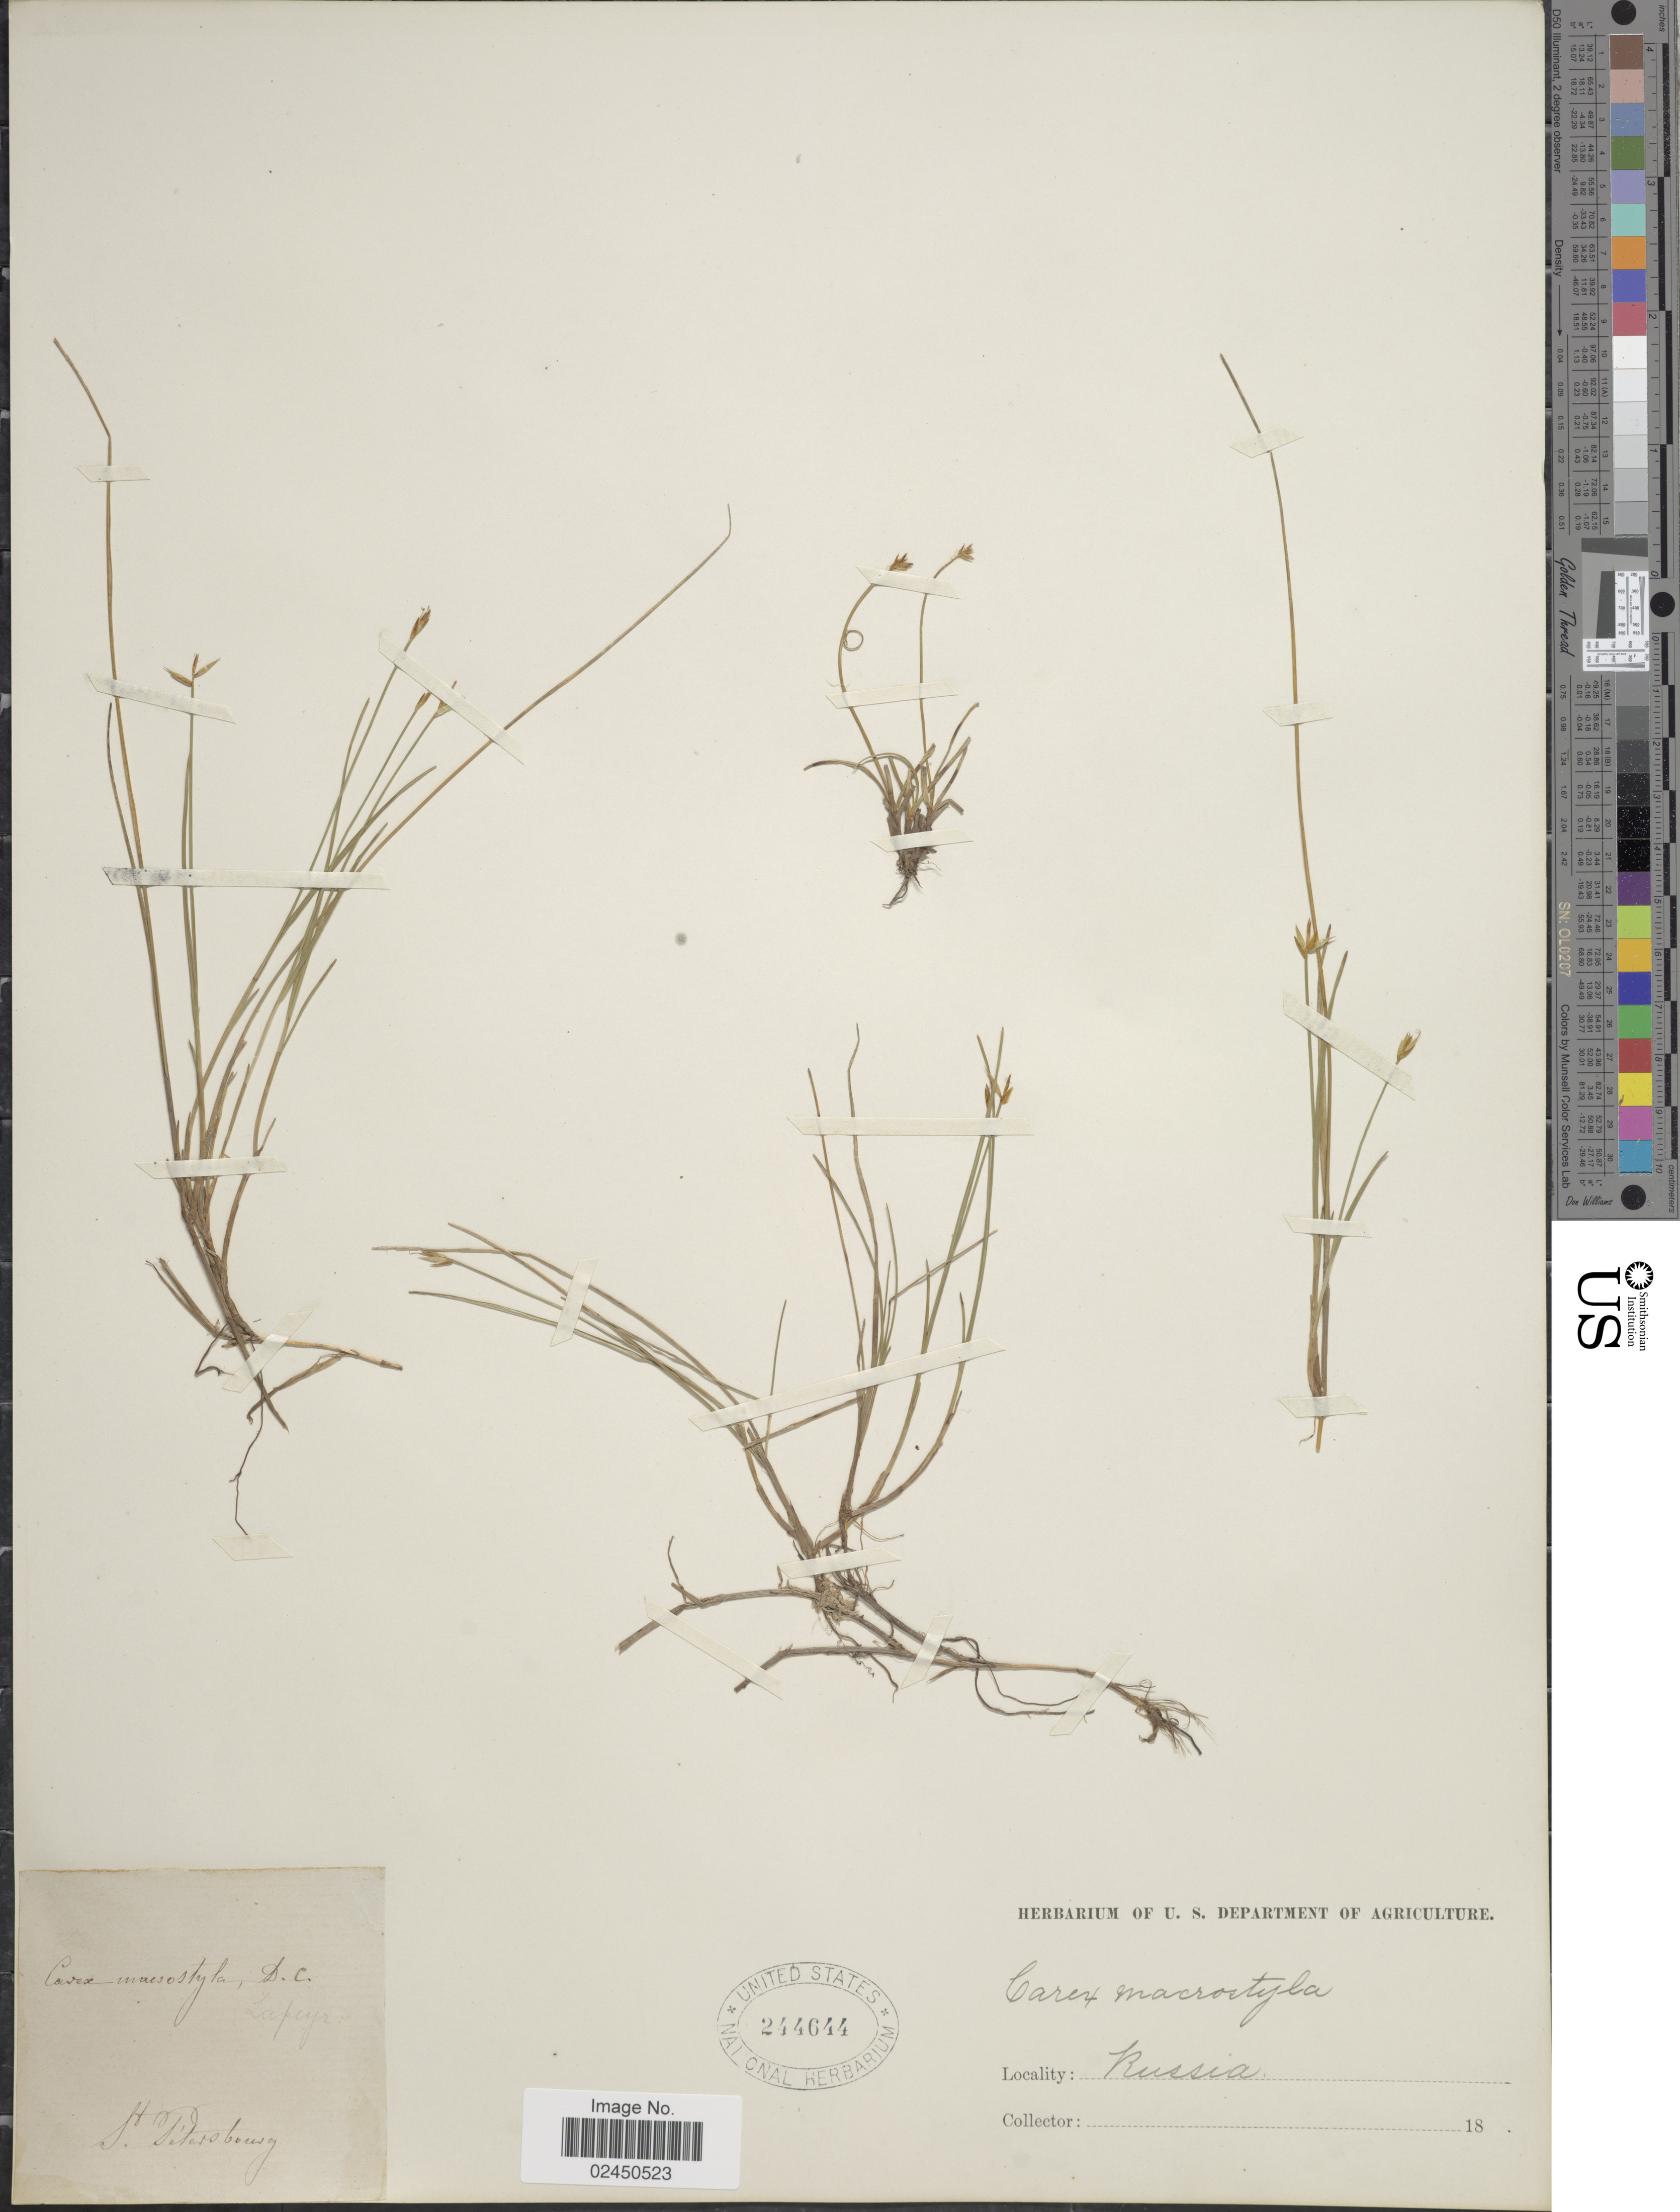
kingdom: Plantae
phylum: Tracheophyta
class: Liliopsida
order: Poales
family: Cyperaceae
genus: Carex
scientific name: Carex macrostylos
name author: Lapeyr.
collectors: ex herb. U. S. Department of Agriculture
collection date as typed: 18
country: Russian Federation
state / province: St. Petersburg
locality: Russia. St. Petersburg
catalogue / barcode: US 244644